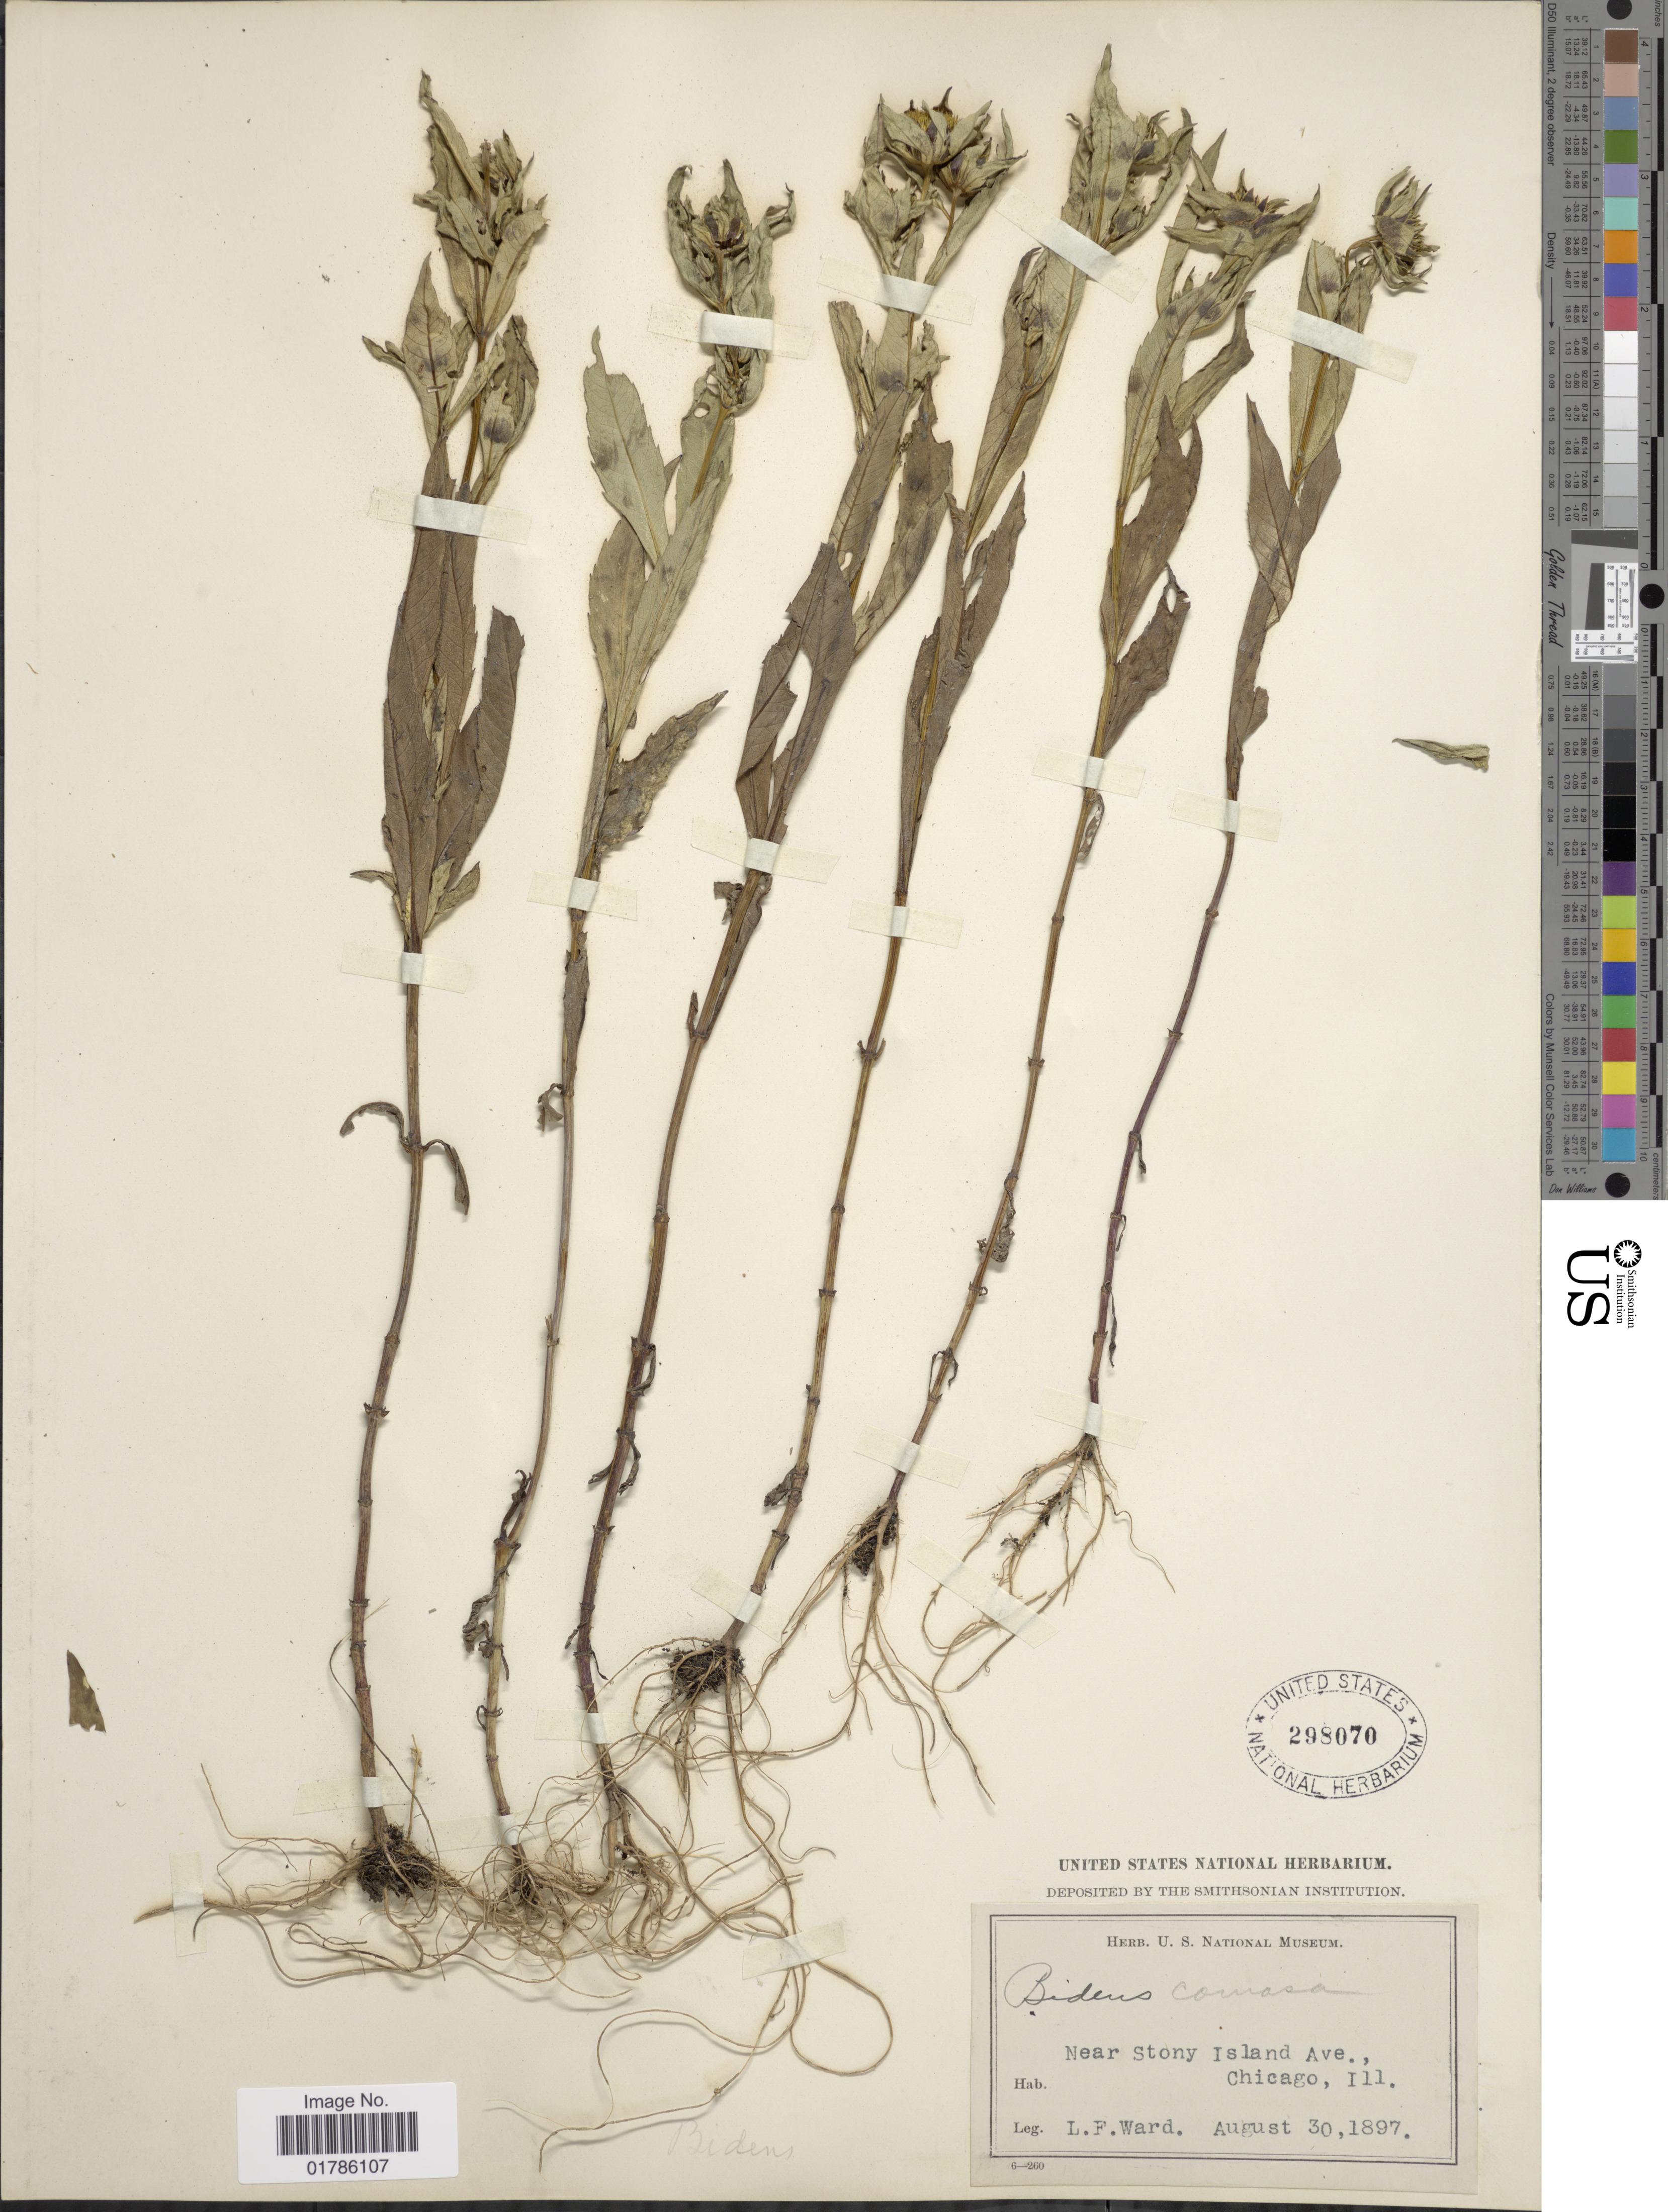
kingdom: Plantae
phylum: Tracheophyta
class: Magnoliopsida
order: Asterales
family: Asteraceae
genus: Bidens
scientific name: Bidens comosa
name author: (A. Gray) Wiegand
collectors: L. Ward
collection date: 1897-08-30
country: United States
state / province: Illinois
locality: Near Stony Island Ave., Chicago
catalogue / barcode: US 298070